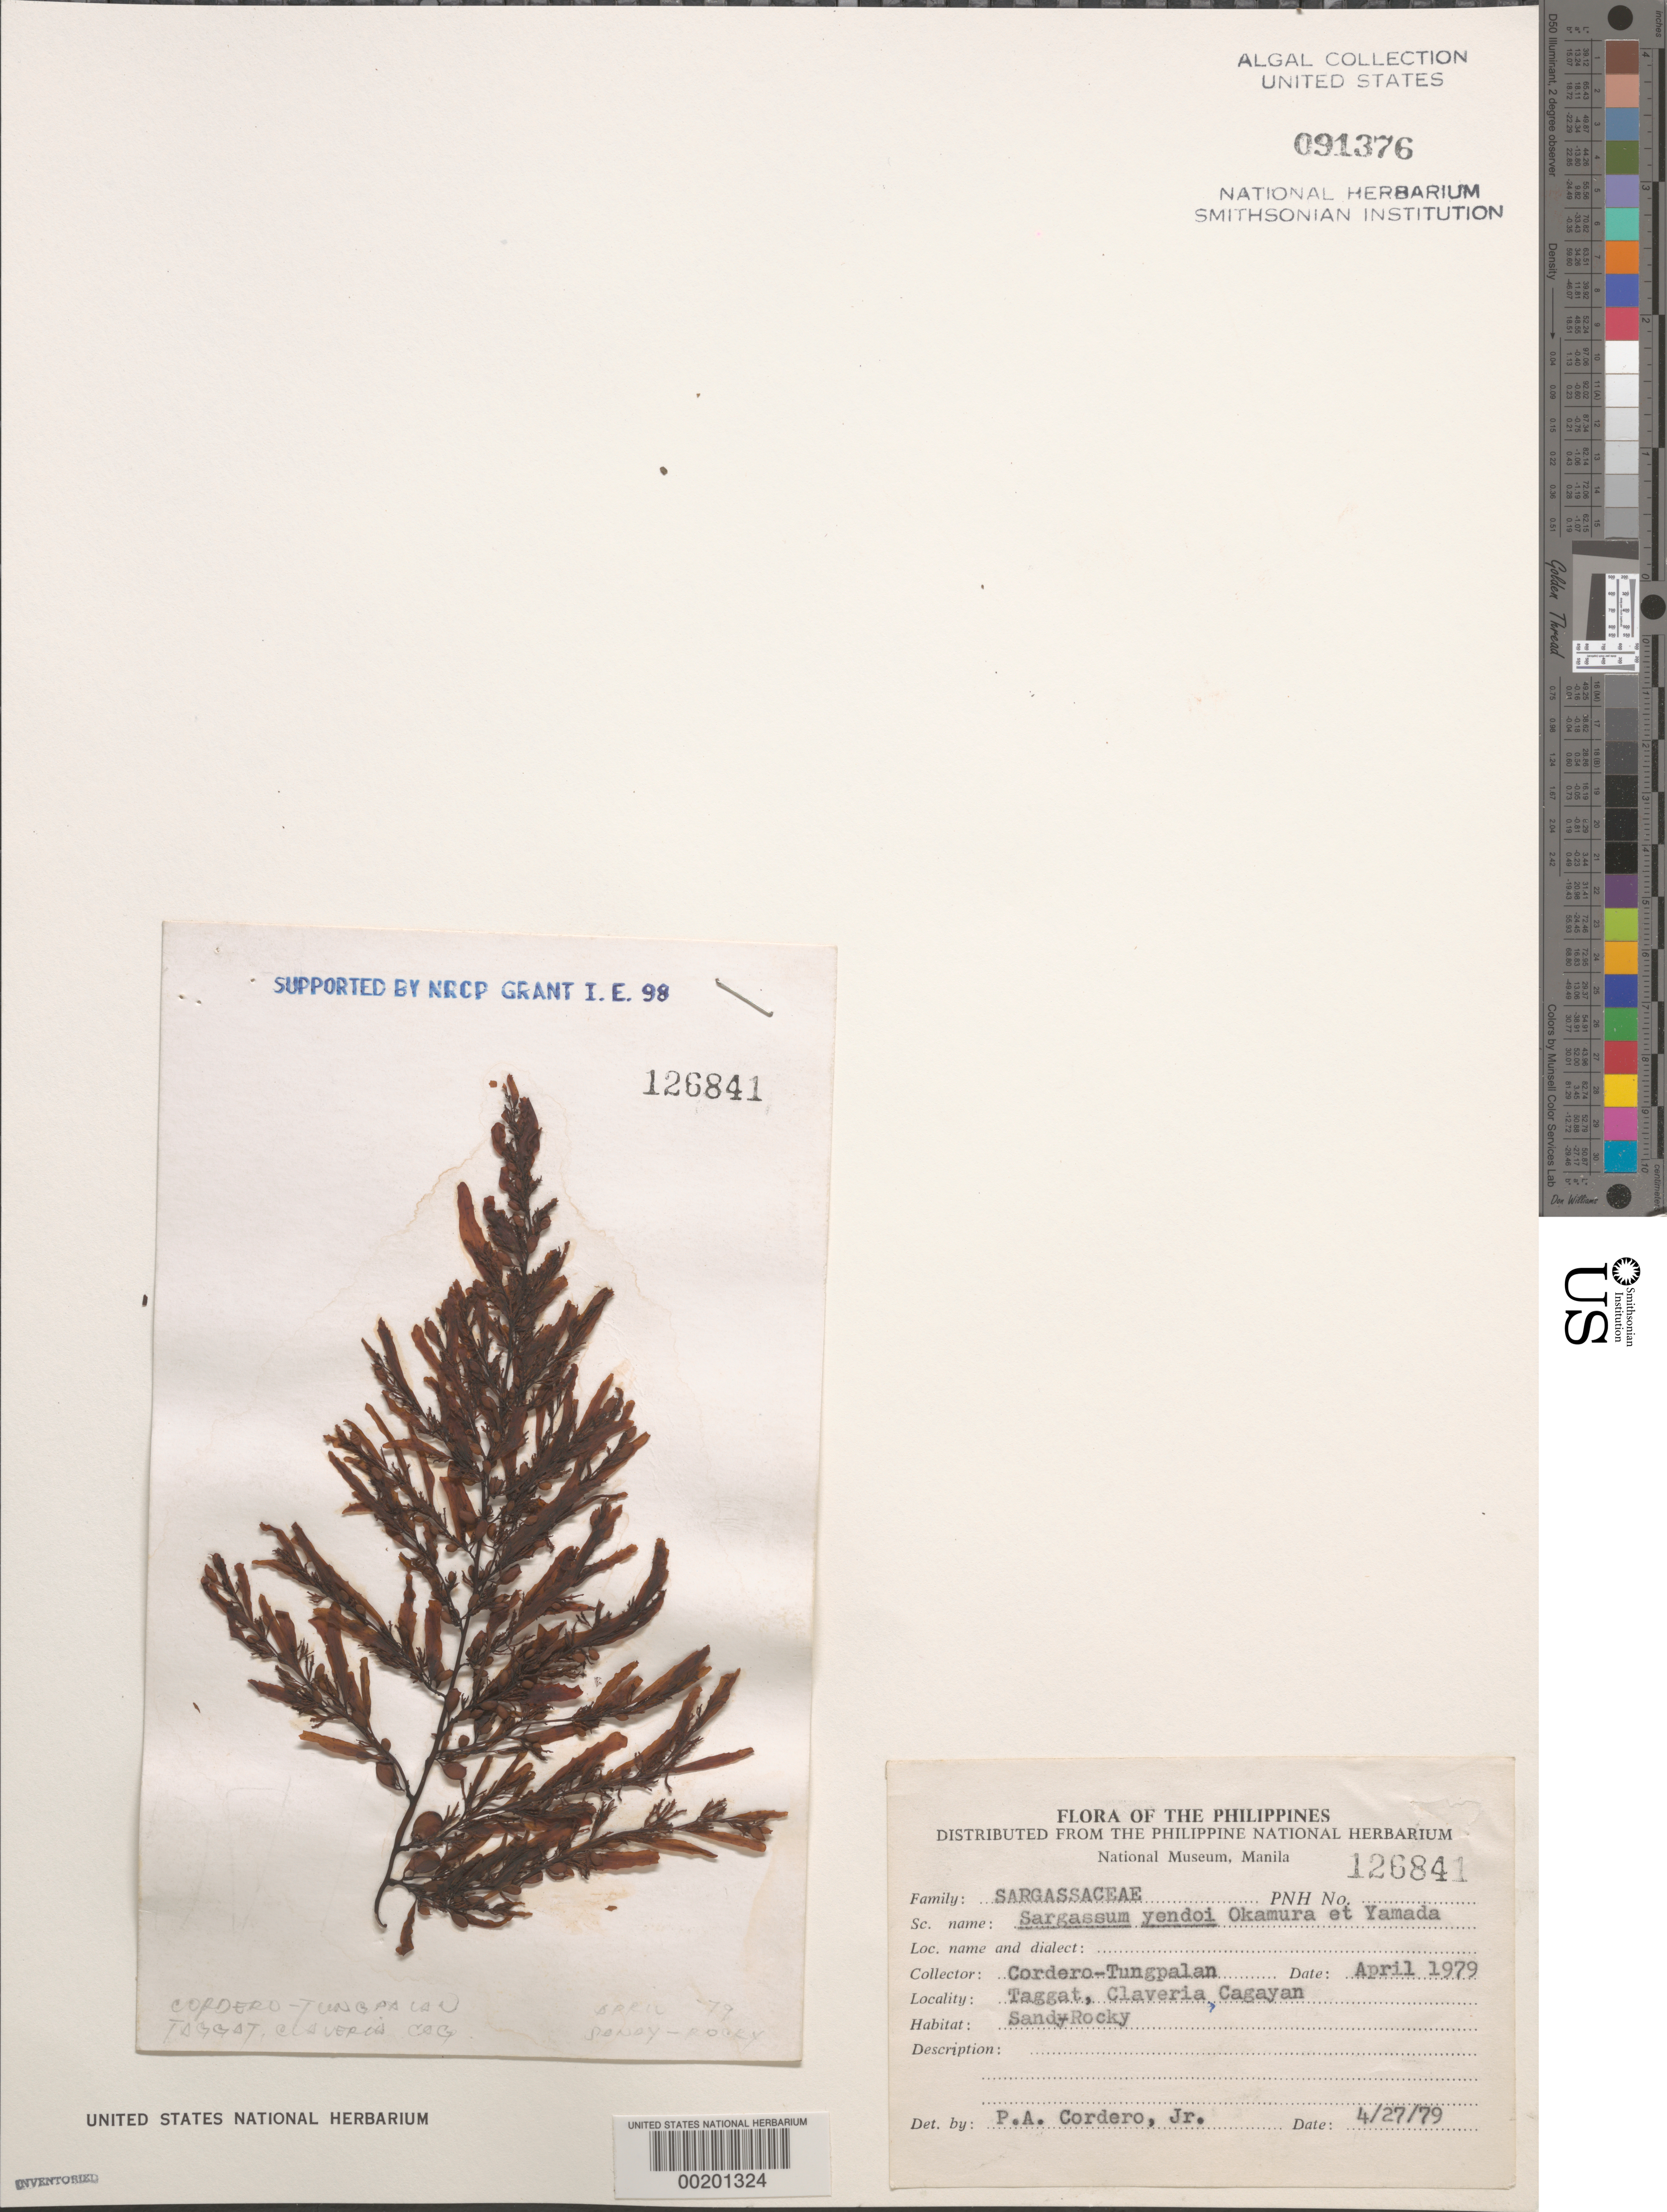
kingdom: Chromista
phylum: Ochrophyta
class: Phaeophyceae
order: Fucales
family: Sargassaceae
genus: Sargassum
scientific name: Sargassum yendoi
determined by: Cordero, P. A., Jr.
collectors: P. A. Cordero & A. Tungpalan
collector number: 126841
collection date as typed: Apr 1979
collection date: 1979-04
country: Philippines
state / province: Cagayan Valley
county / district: Cagayan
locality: Taggat, claveria, cagayan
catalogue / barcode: US 91376